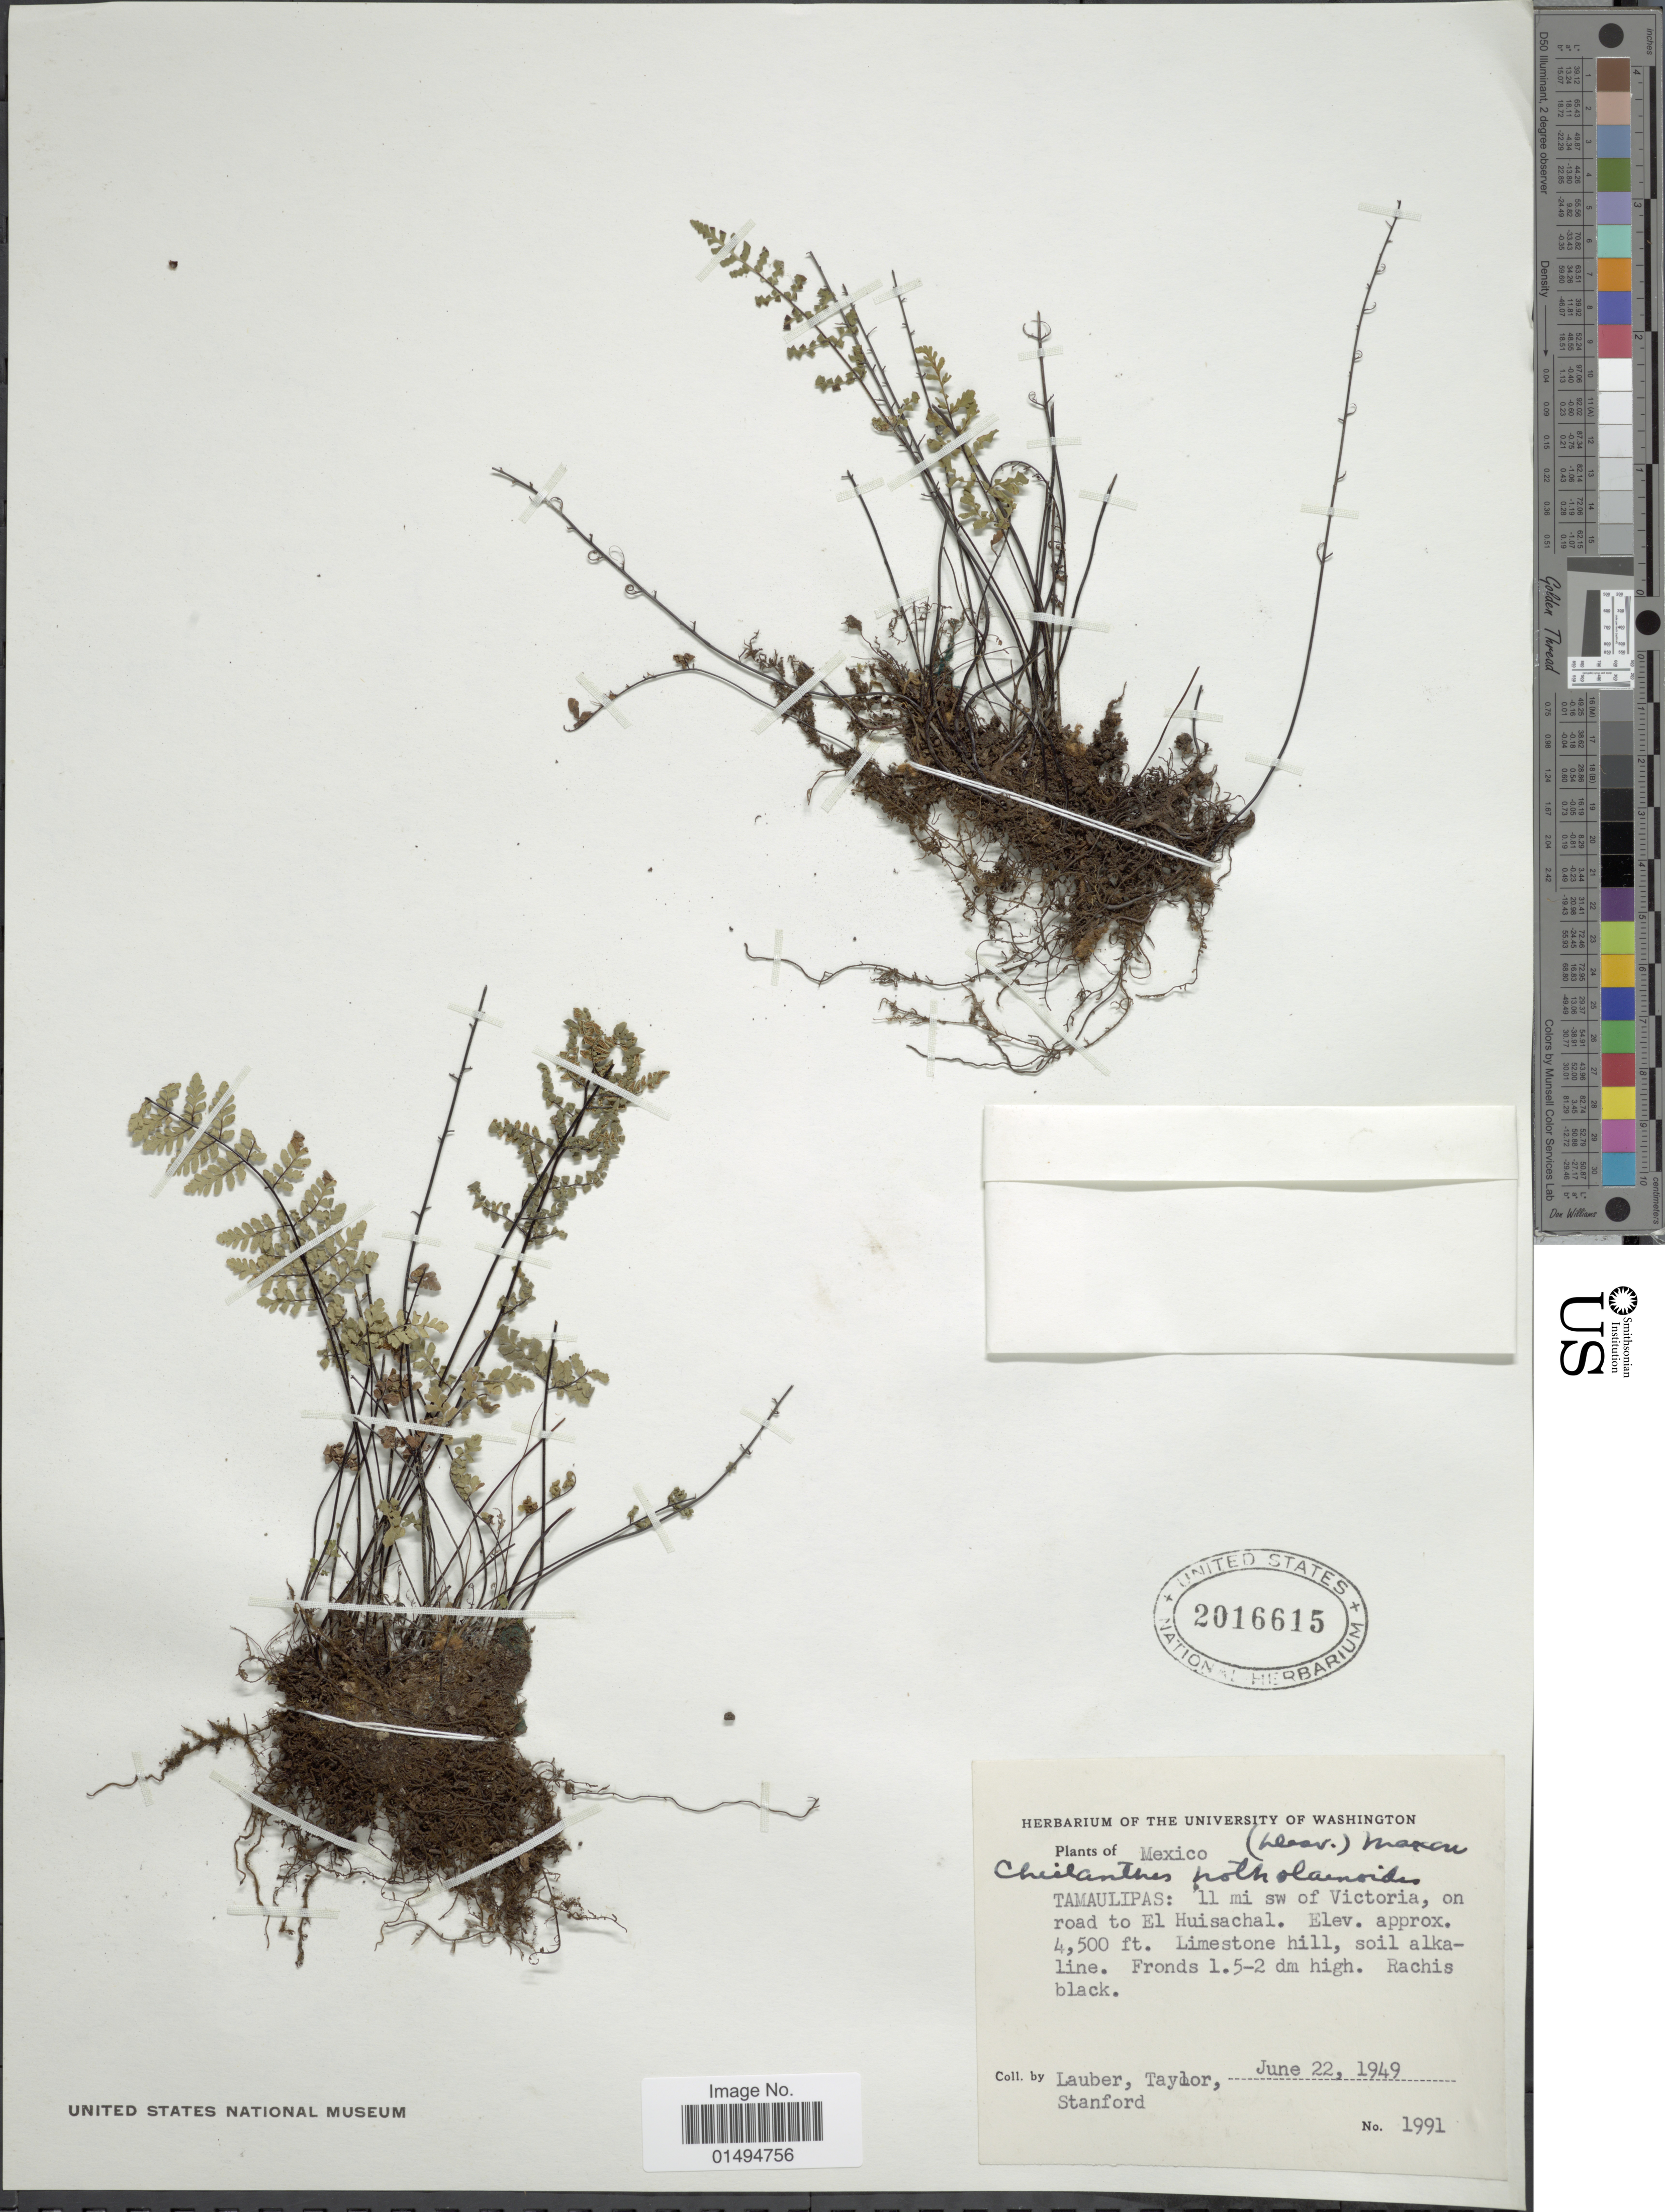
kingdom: Plantae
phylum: Tracheophyta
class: Polypodiopsida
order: Polypodiales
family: Pteridaceae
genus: Myriopteris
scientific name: Myriopteris notholaenoides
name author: (Desv.) Grusz & Windham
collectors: Lauber, --, -- Taylor & -. Stanford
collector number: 1991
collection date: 1949-06-22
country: Mexico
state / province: Tamaulipas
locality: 11 mi sw of Victoria, on road to El Huisachal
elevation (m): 1372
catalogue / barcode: US 2016615